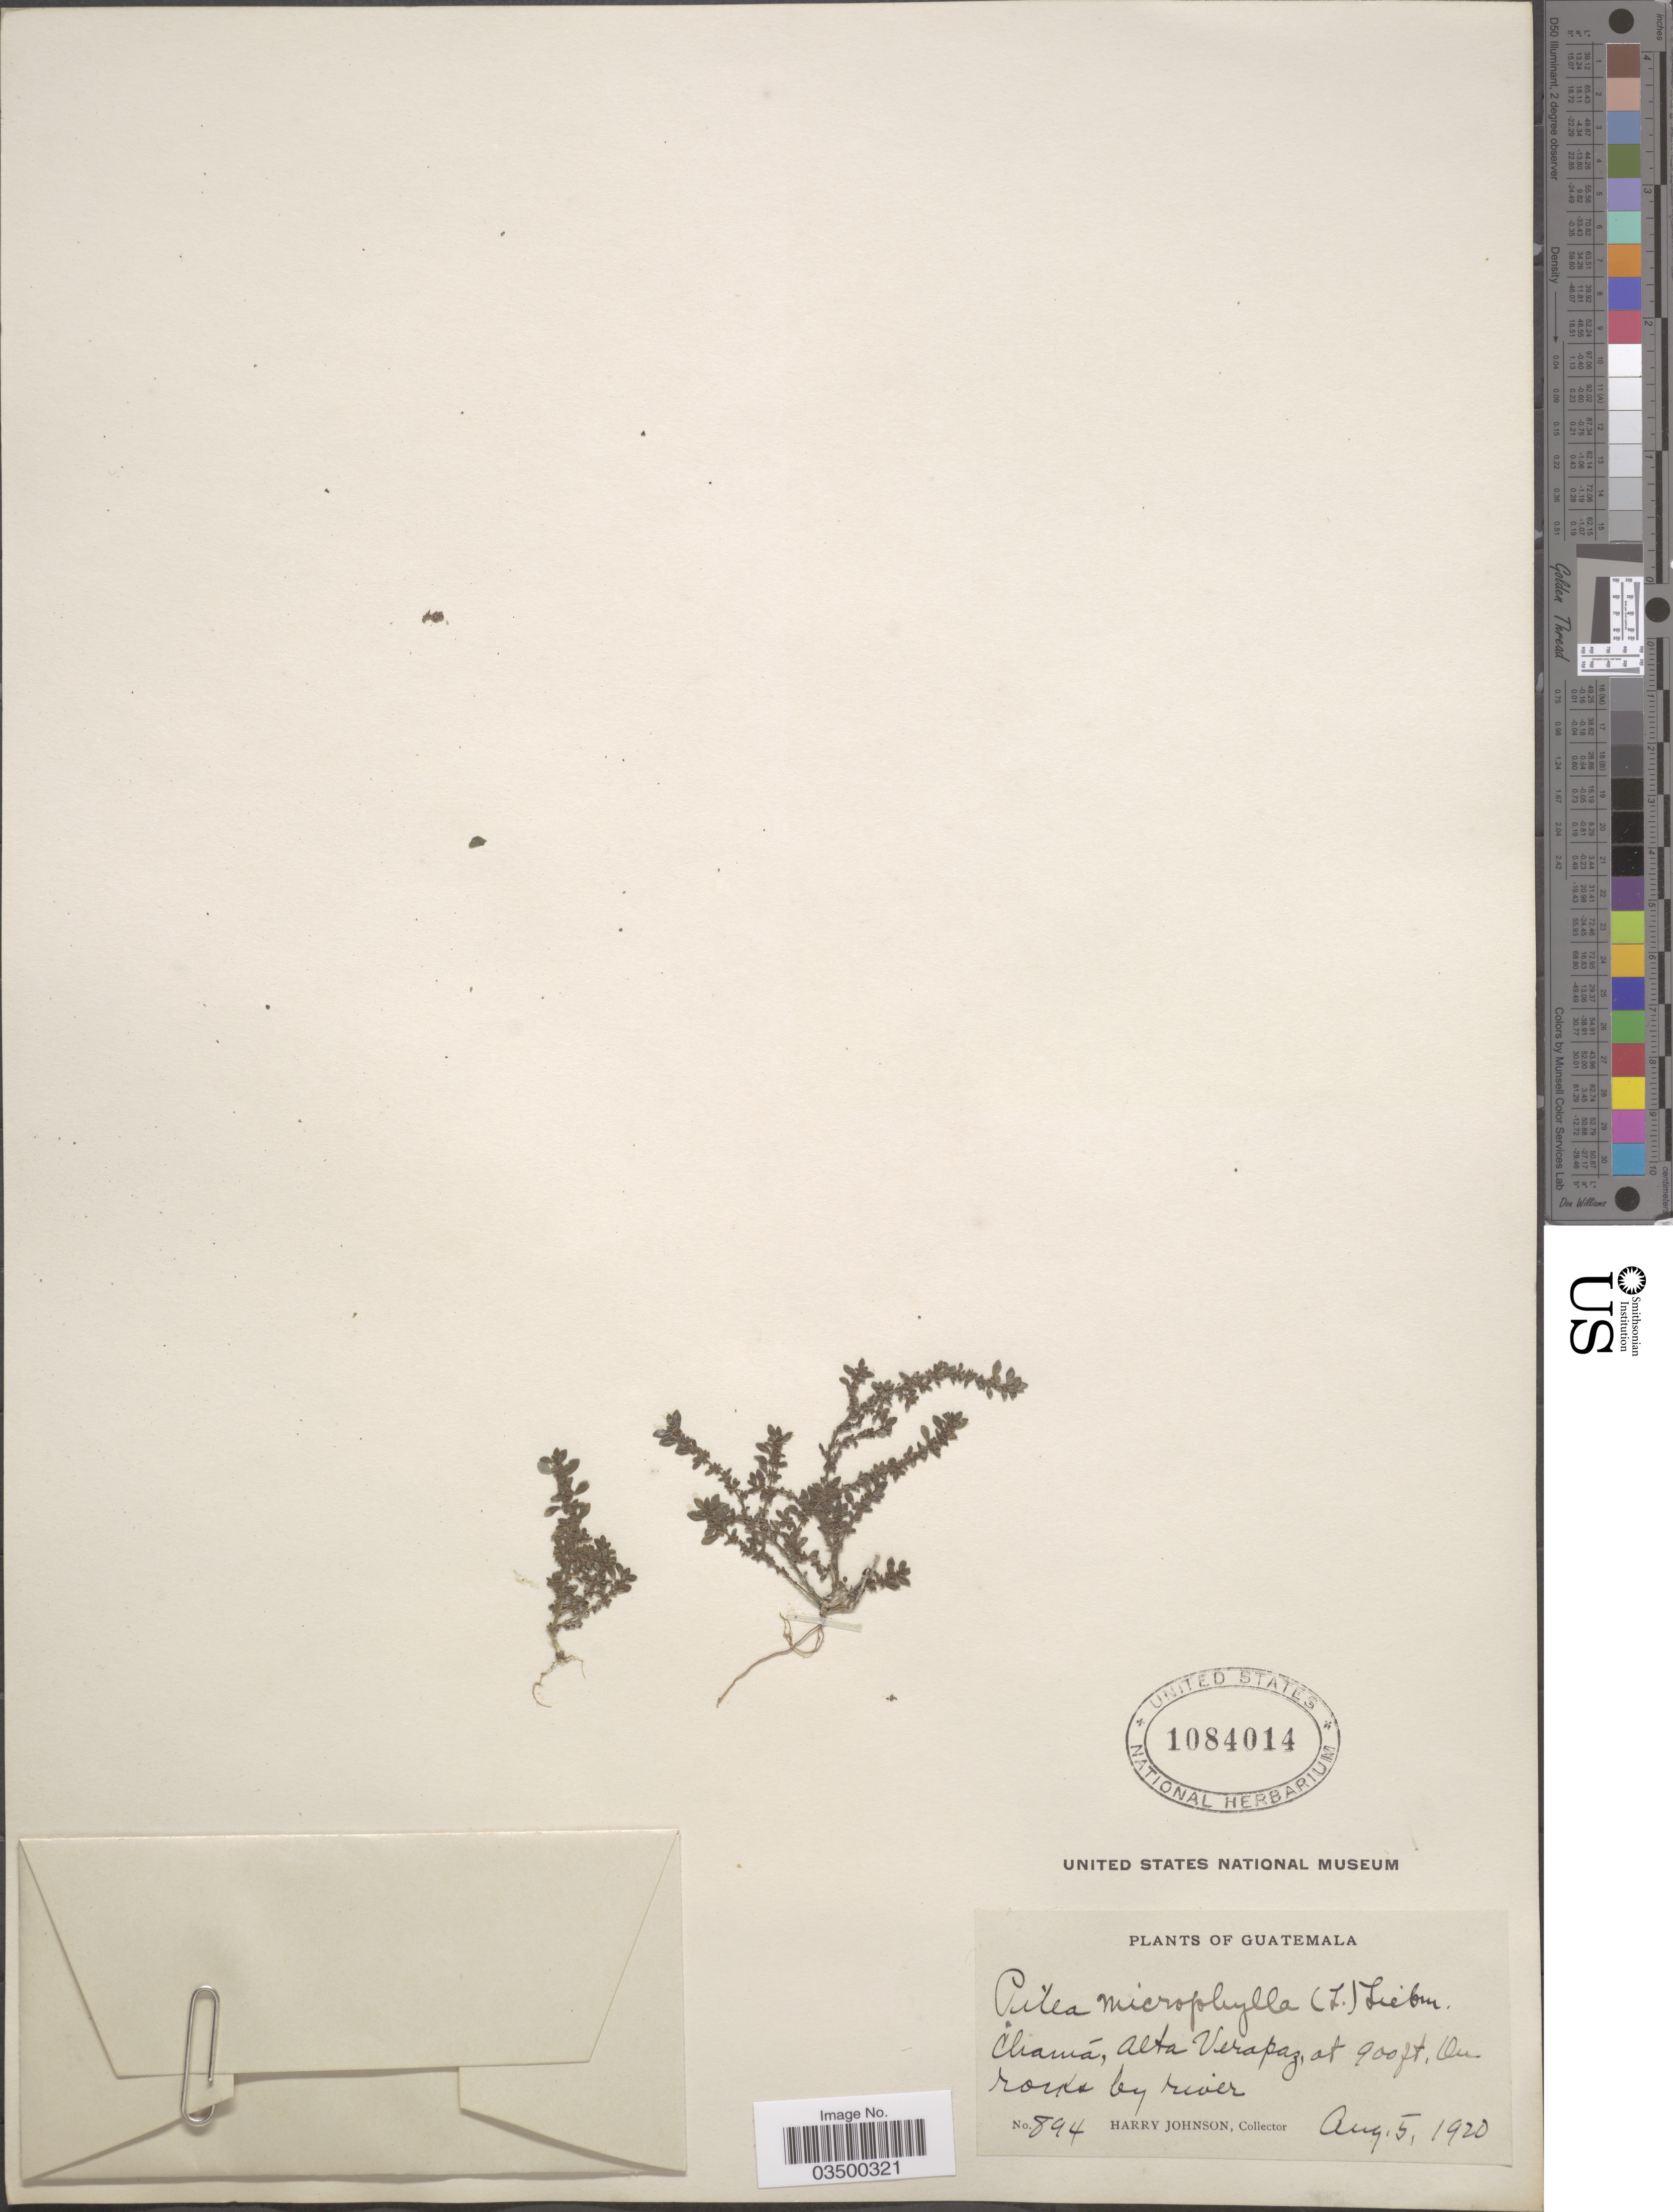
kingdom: Plantae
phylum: Tracheophyta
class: Magnoliopsida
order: Rosales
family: Urticaceae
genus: Pilea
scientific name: Pilea microphylla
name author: (L.) Liebm.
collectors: H. Johnson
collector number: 894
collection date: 1920-08-05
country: Guatemala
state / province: Alta Verapaz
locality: Chamá.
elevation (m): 274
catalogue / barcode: US 1084014